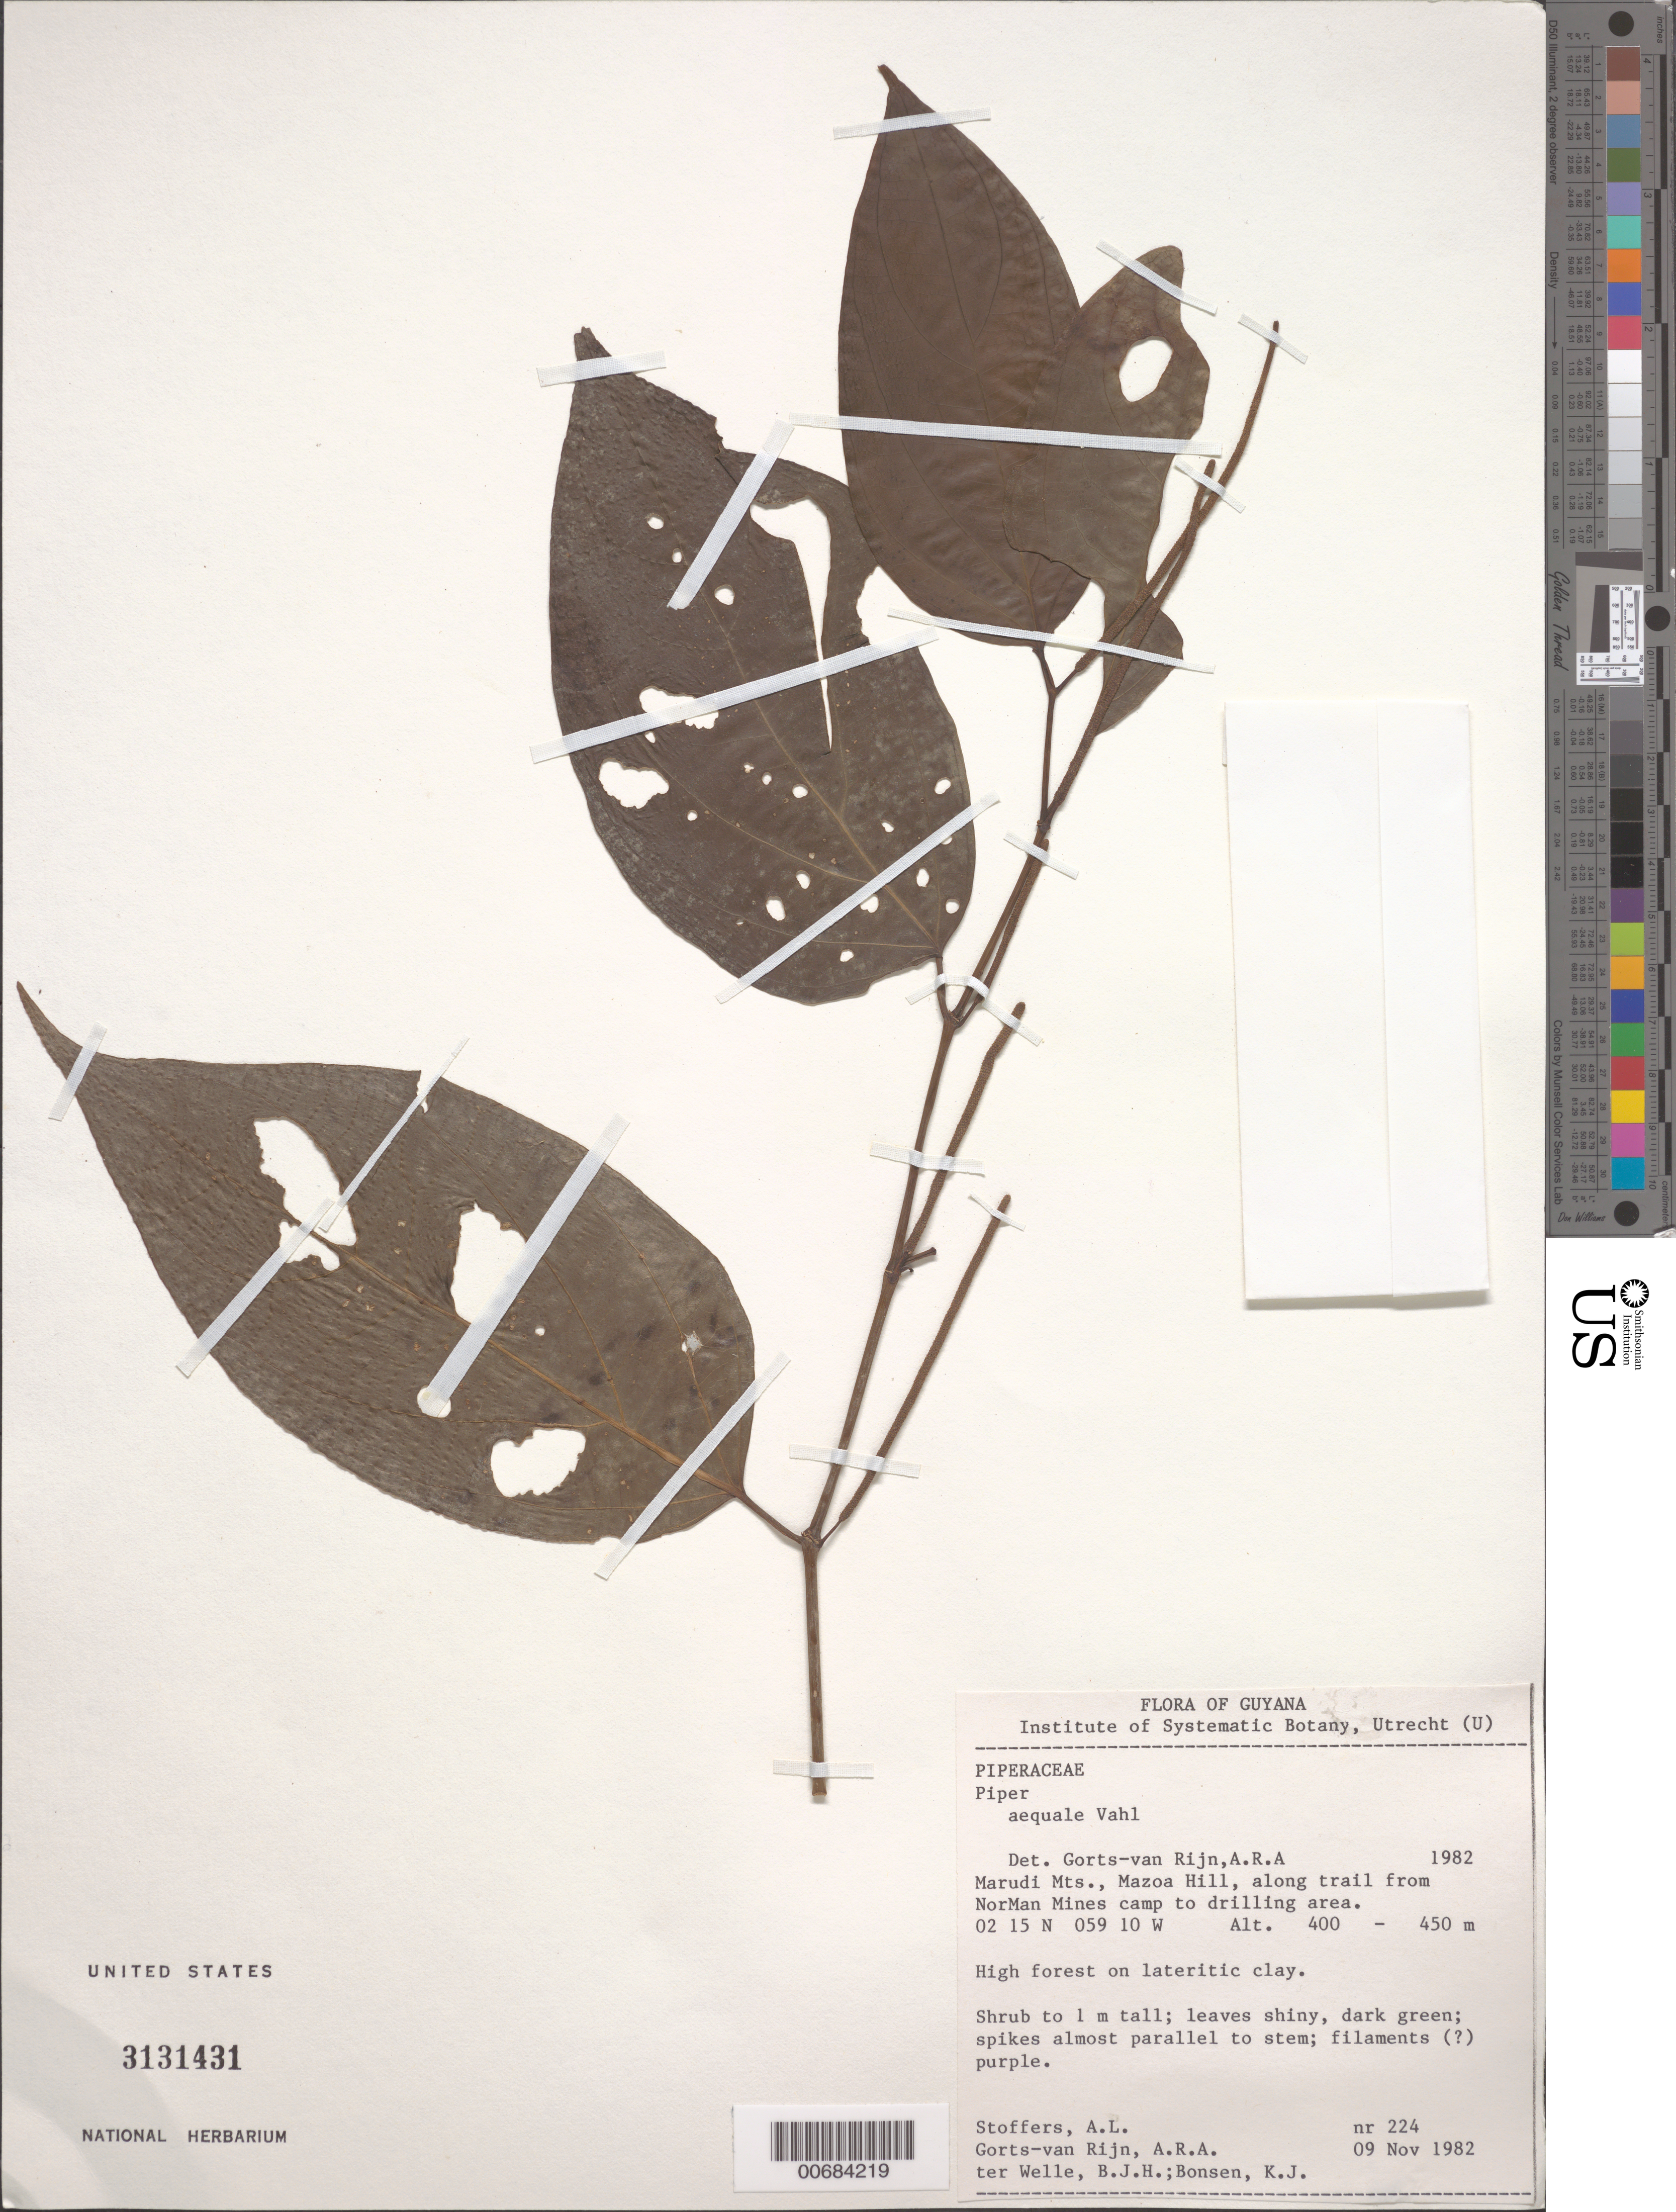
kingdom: Plantae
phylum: Tracheophyta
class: Magnoliopsida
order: Piperales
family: Piperaceae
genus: Piper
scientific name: Piper aequale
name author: Vahl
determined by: Görts-van Rijn, A. R. A.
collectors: A. Stoffers, A. .R. A. Görts-van Rijn, B. Welle & K. Bonsen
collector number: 224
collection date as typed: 9-Nov-82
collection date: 1982-11-09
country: Guyana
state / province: U. Takutu-U. Essequibo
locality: Marudi Mts., Mazoa Hill, along trail from Norman Mines camp to drilling area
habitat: High forest on lateritic clay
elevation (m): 400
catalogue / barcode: US 3131431